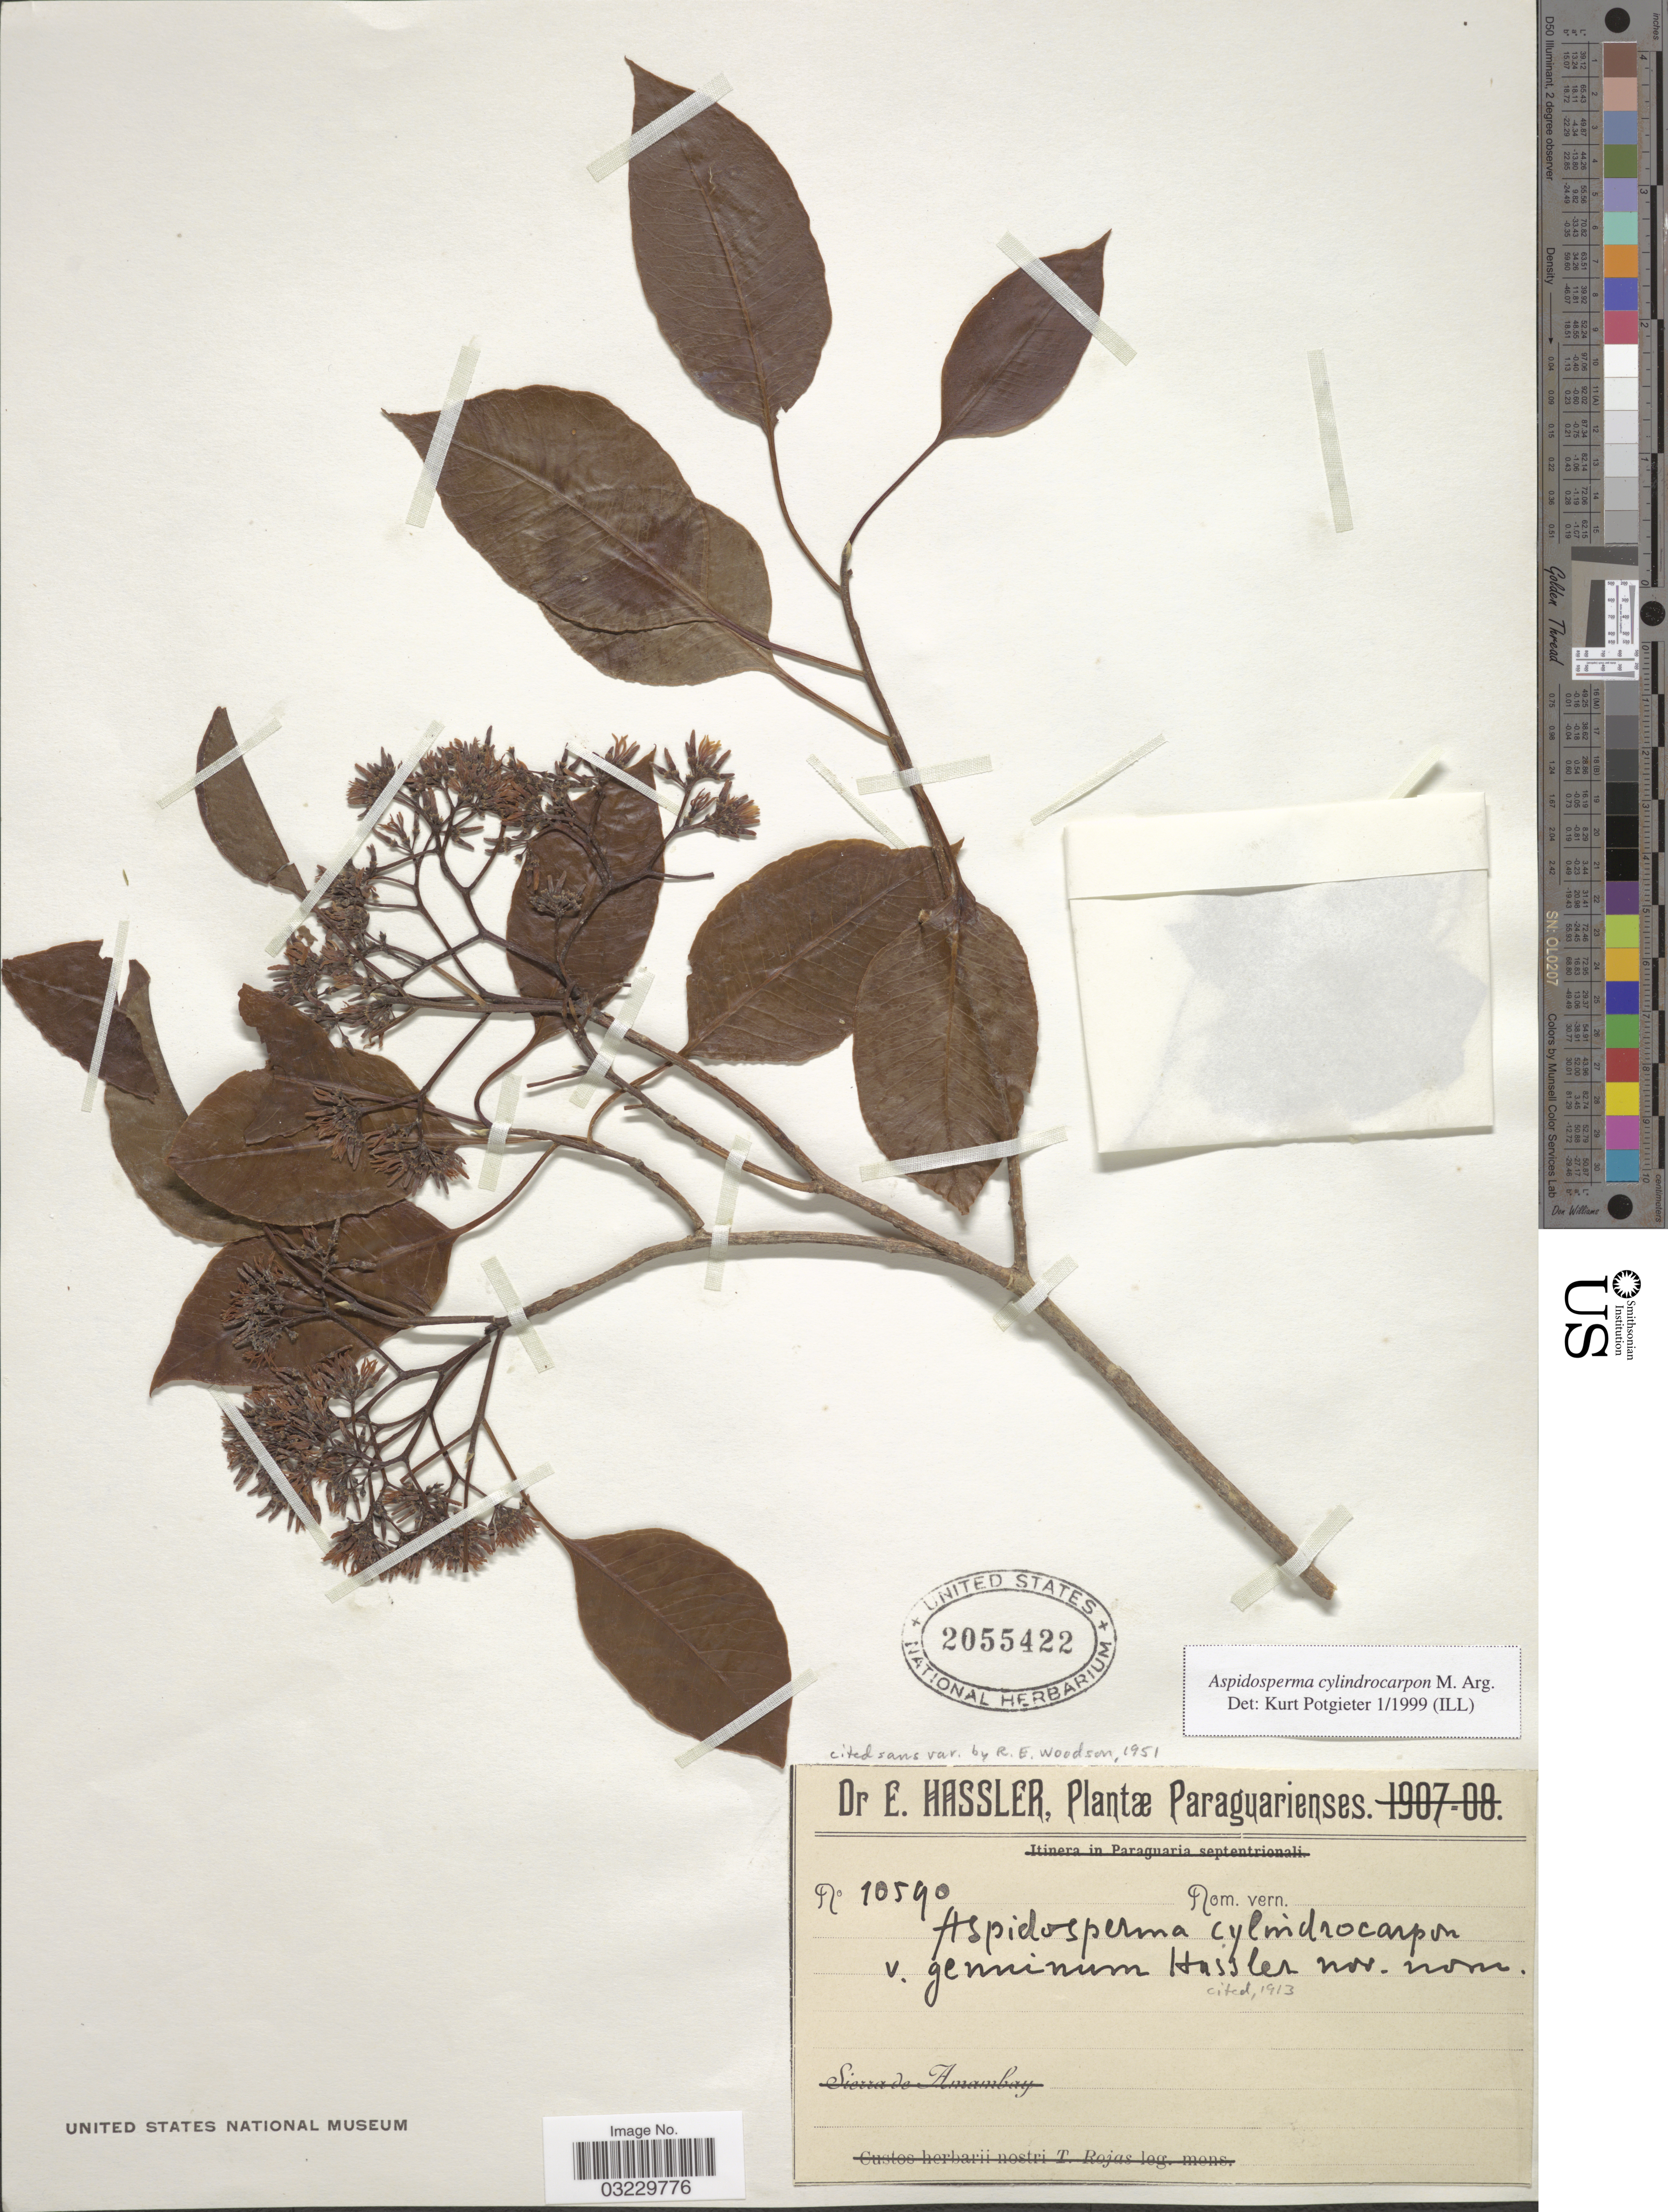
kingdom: Plantae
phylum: Tracheophyta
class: Magnoliopsida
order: Gentianales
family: Apocynaceae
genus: Aspidosperma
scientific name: Aspidosperma cylindrocarpon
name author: Müll. Arg.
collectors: E. Hassler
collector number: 10590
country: Paraguay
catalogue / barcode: US 2055422